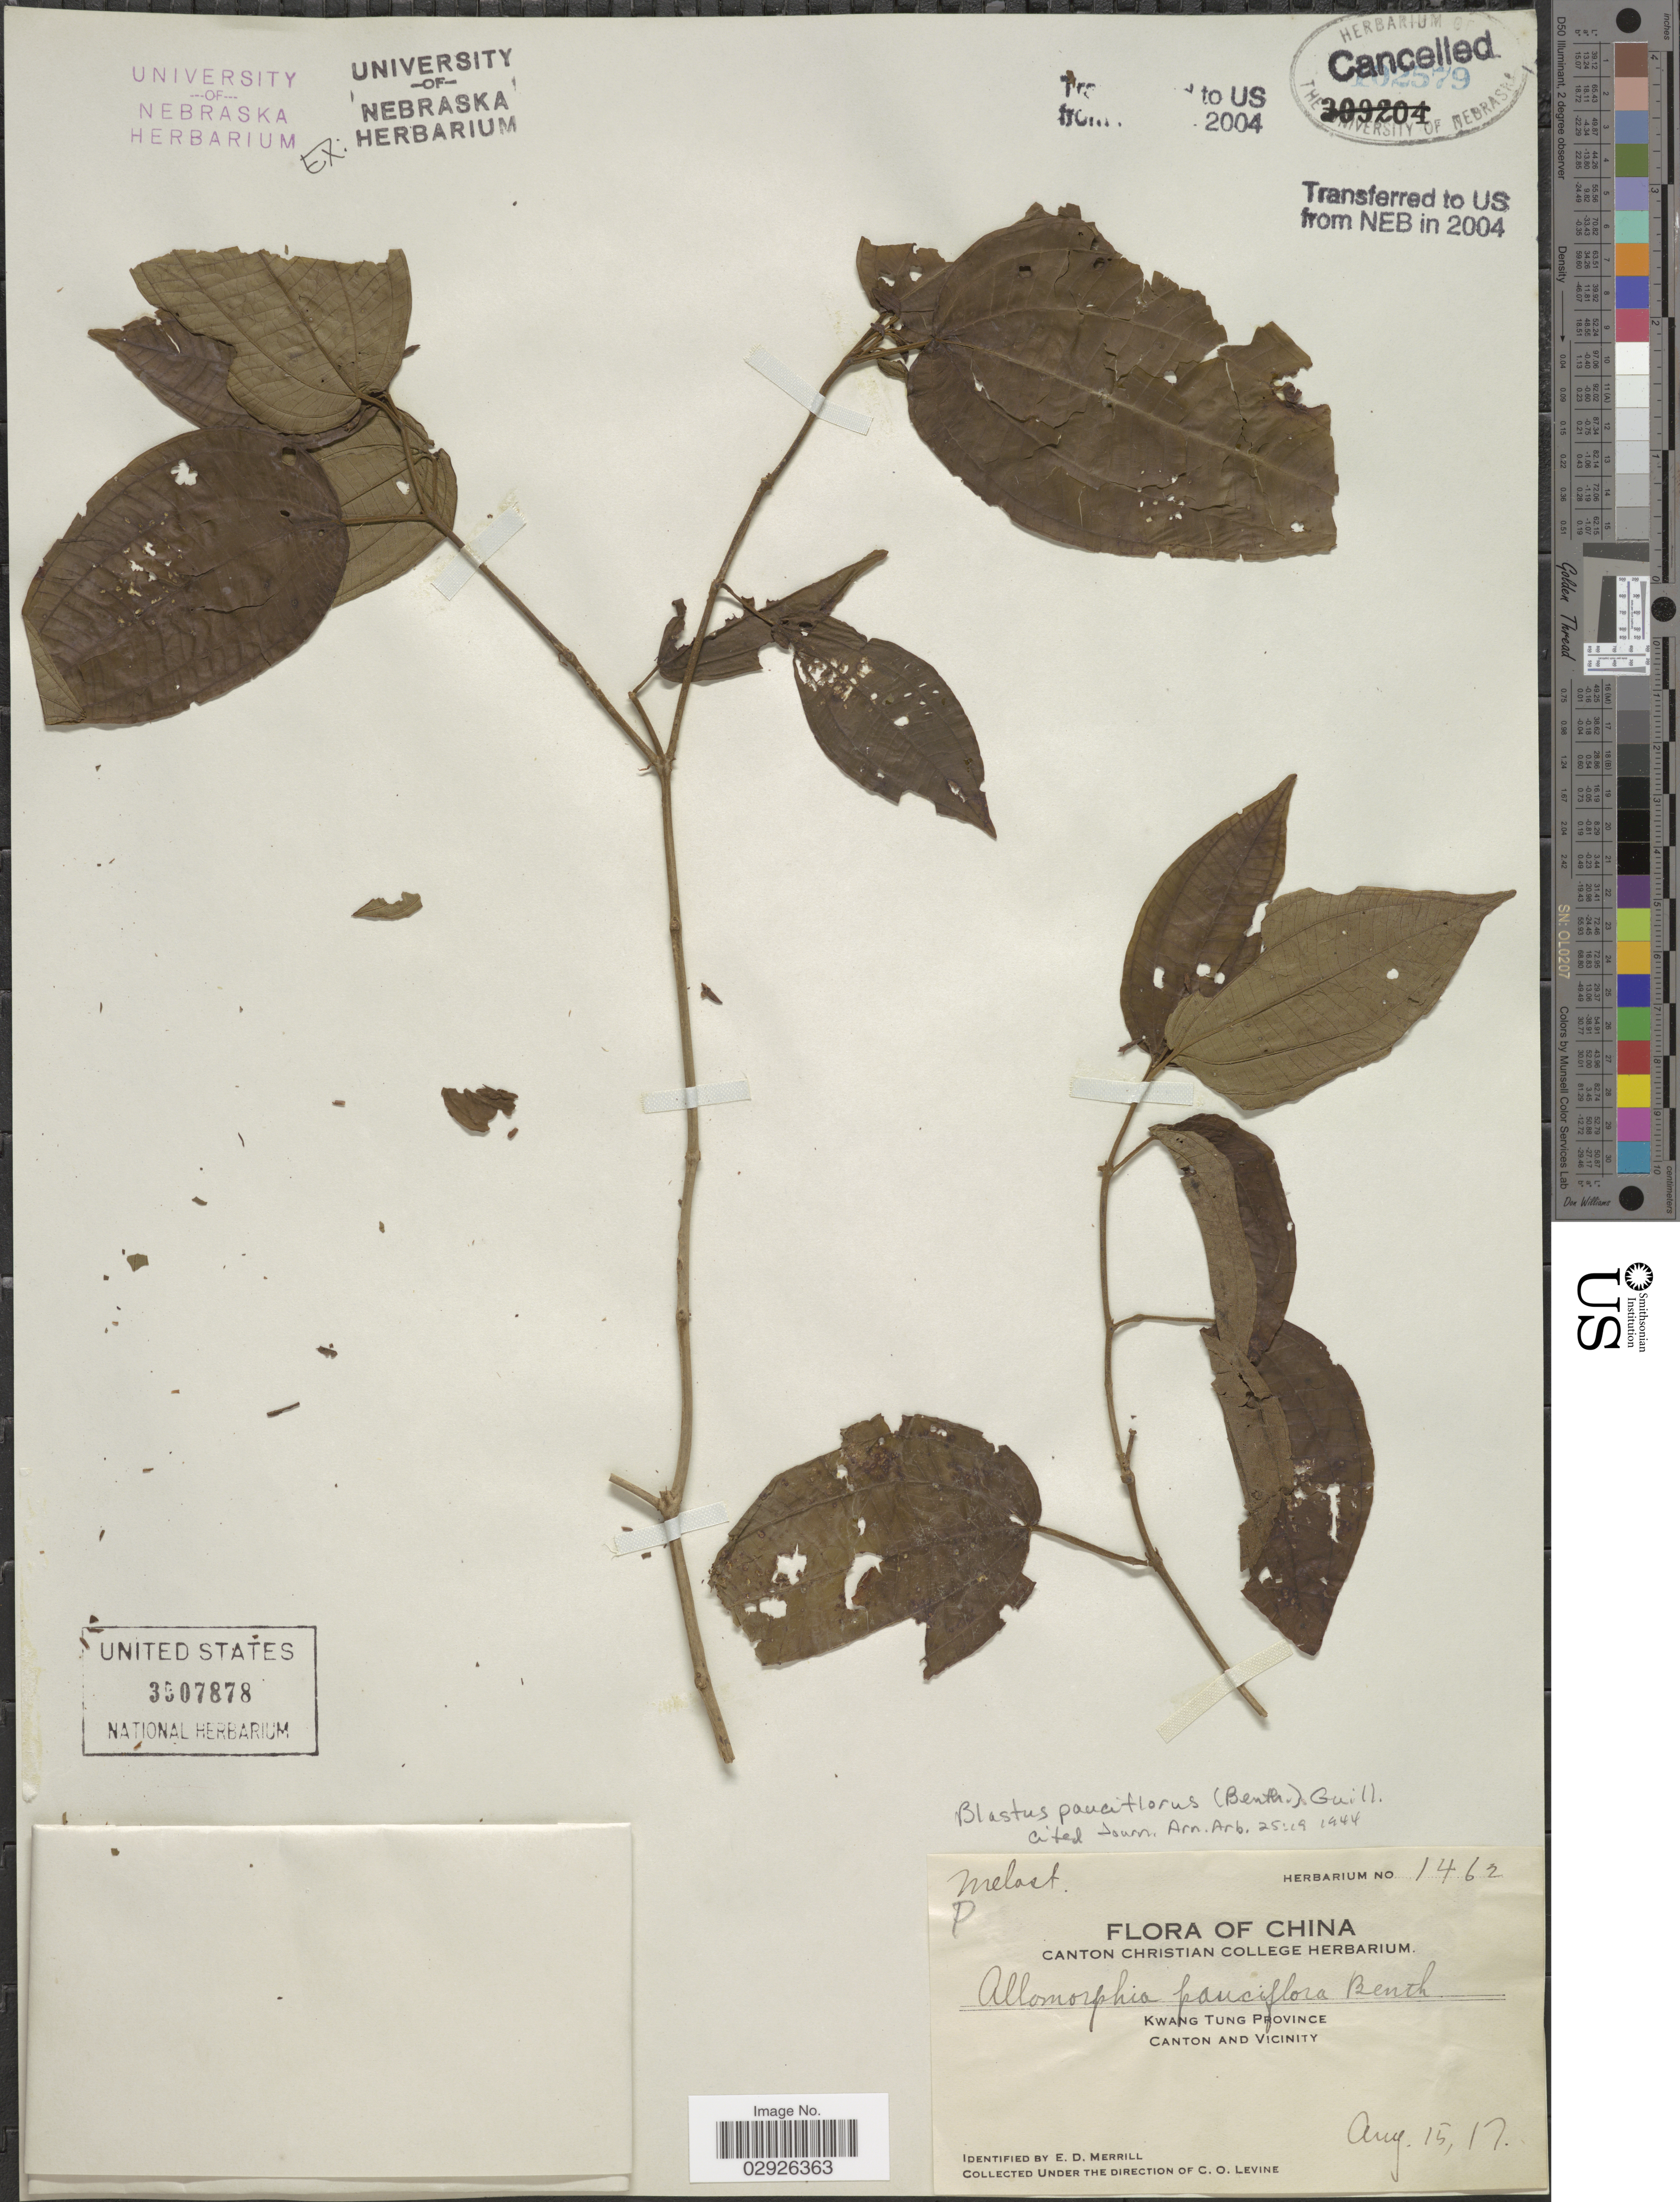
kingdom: Plantae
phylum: Tracheophyta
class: Magnoliopsida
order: Myrtales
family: Melastomataceae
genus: Blastus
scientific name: Blastus pauciflorus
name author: (Benth.) Guillaumin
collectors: C. O. Levine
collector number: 1462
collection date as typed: Transcribed d/m/y: 15/8/17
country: China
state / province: Guangdong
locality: Kwan Tung Province, Canton and Vicinity.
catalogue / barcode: US 3507878